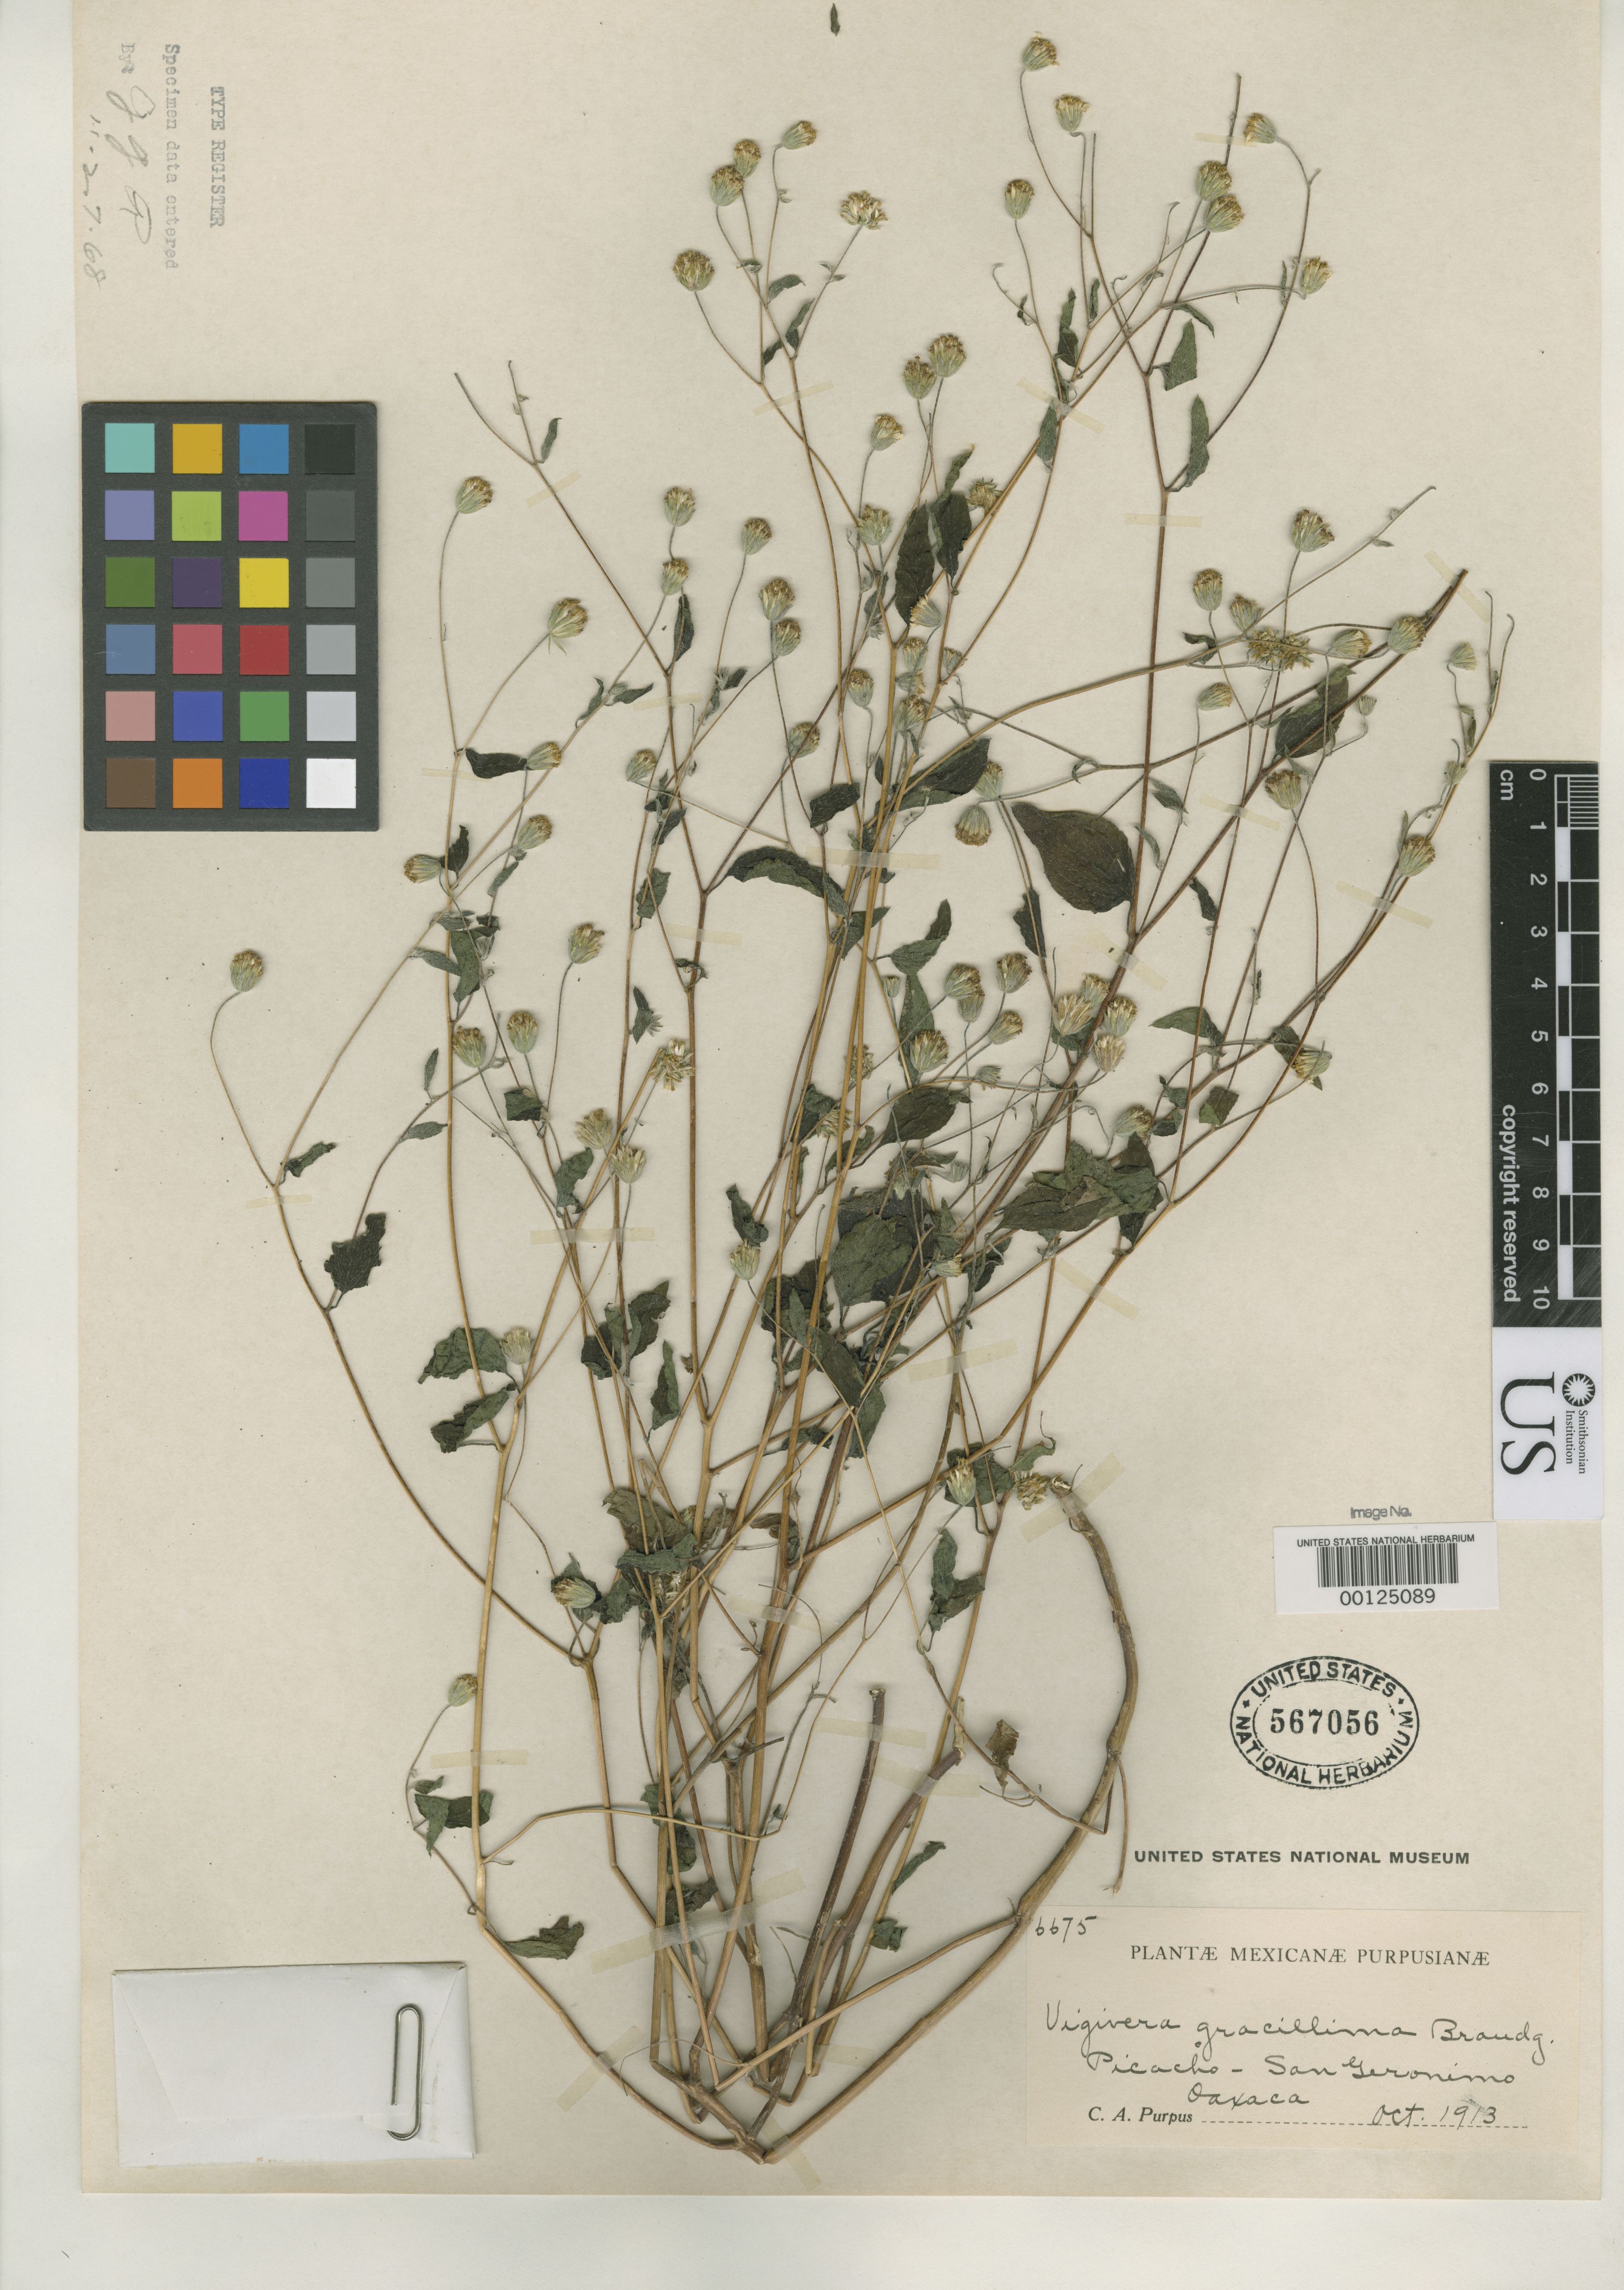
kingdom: Plantae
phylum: Tracheophyta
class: Magnoliopsida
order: Asterales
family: Asteraceae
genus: Viguiera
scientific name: Viguiera gracillima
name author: Brandegee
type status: Isotype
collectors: C. A. Purpus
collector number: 6675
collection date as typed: Oct 1913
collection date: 1913-10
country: Mexico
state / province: Oaxaca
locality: San Geronimo-Picacho.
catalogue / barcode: US 567056